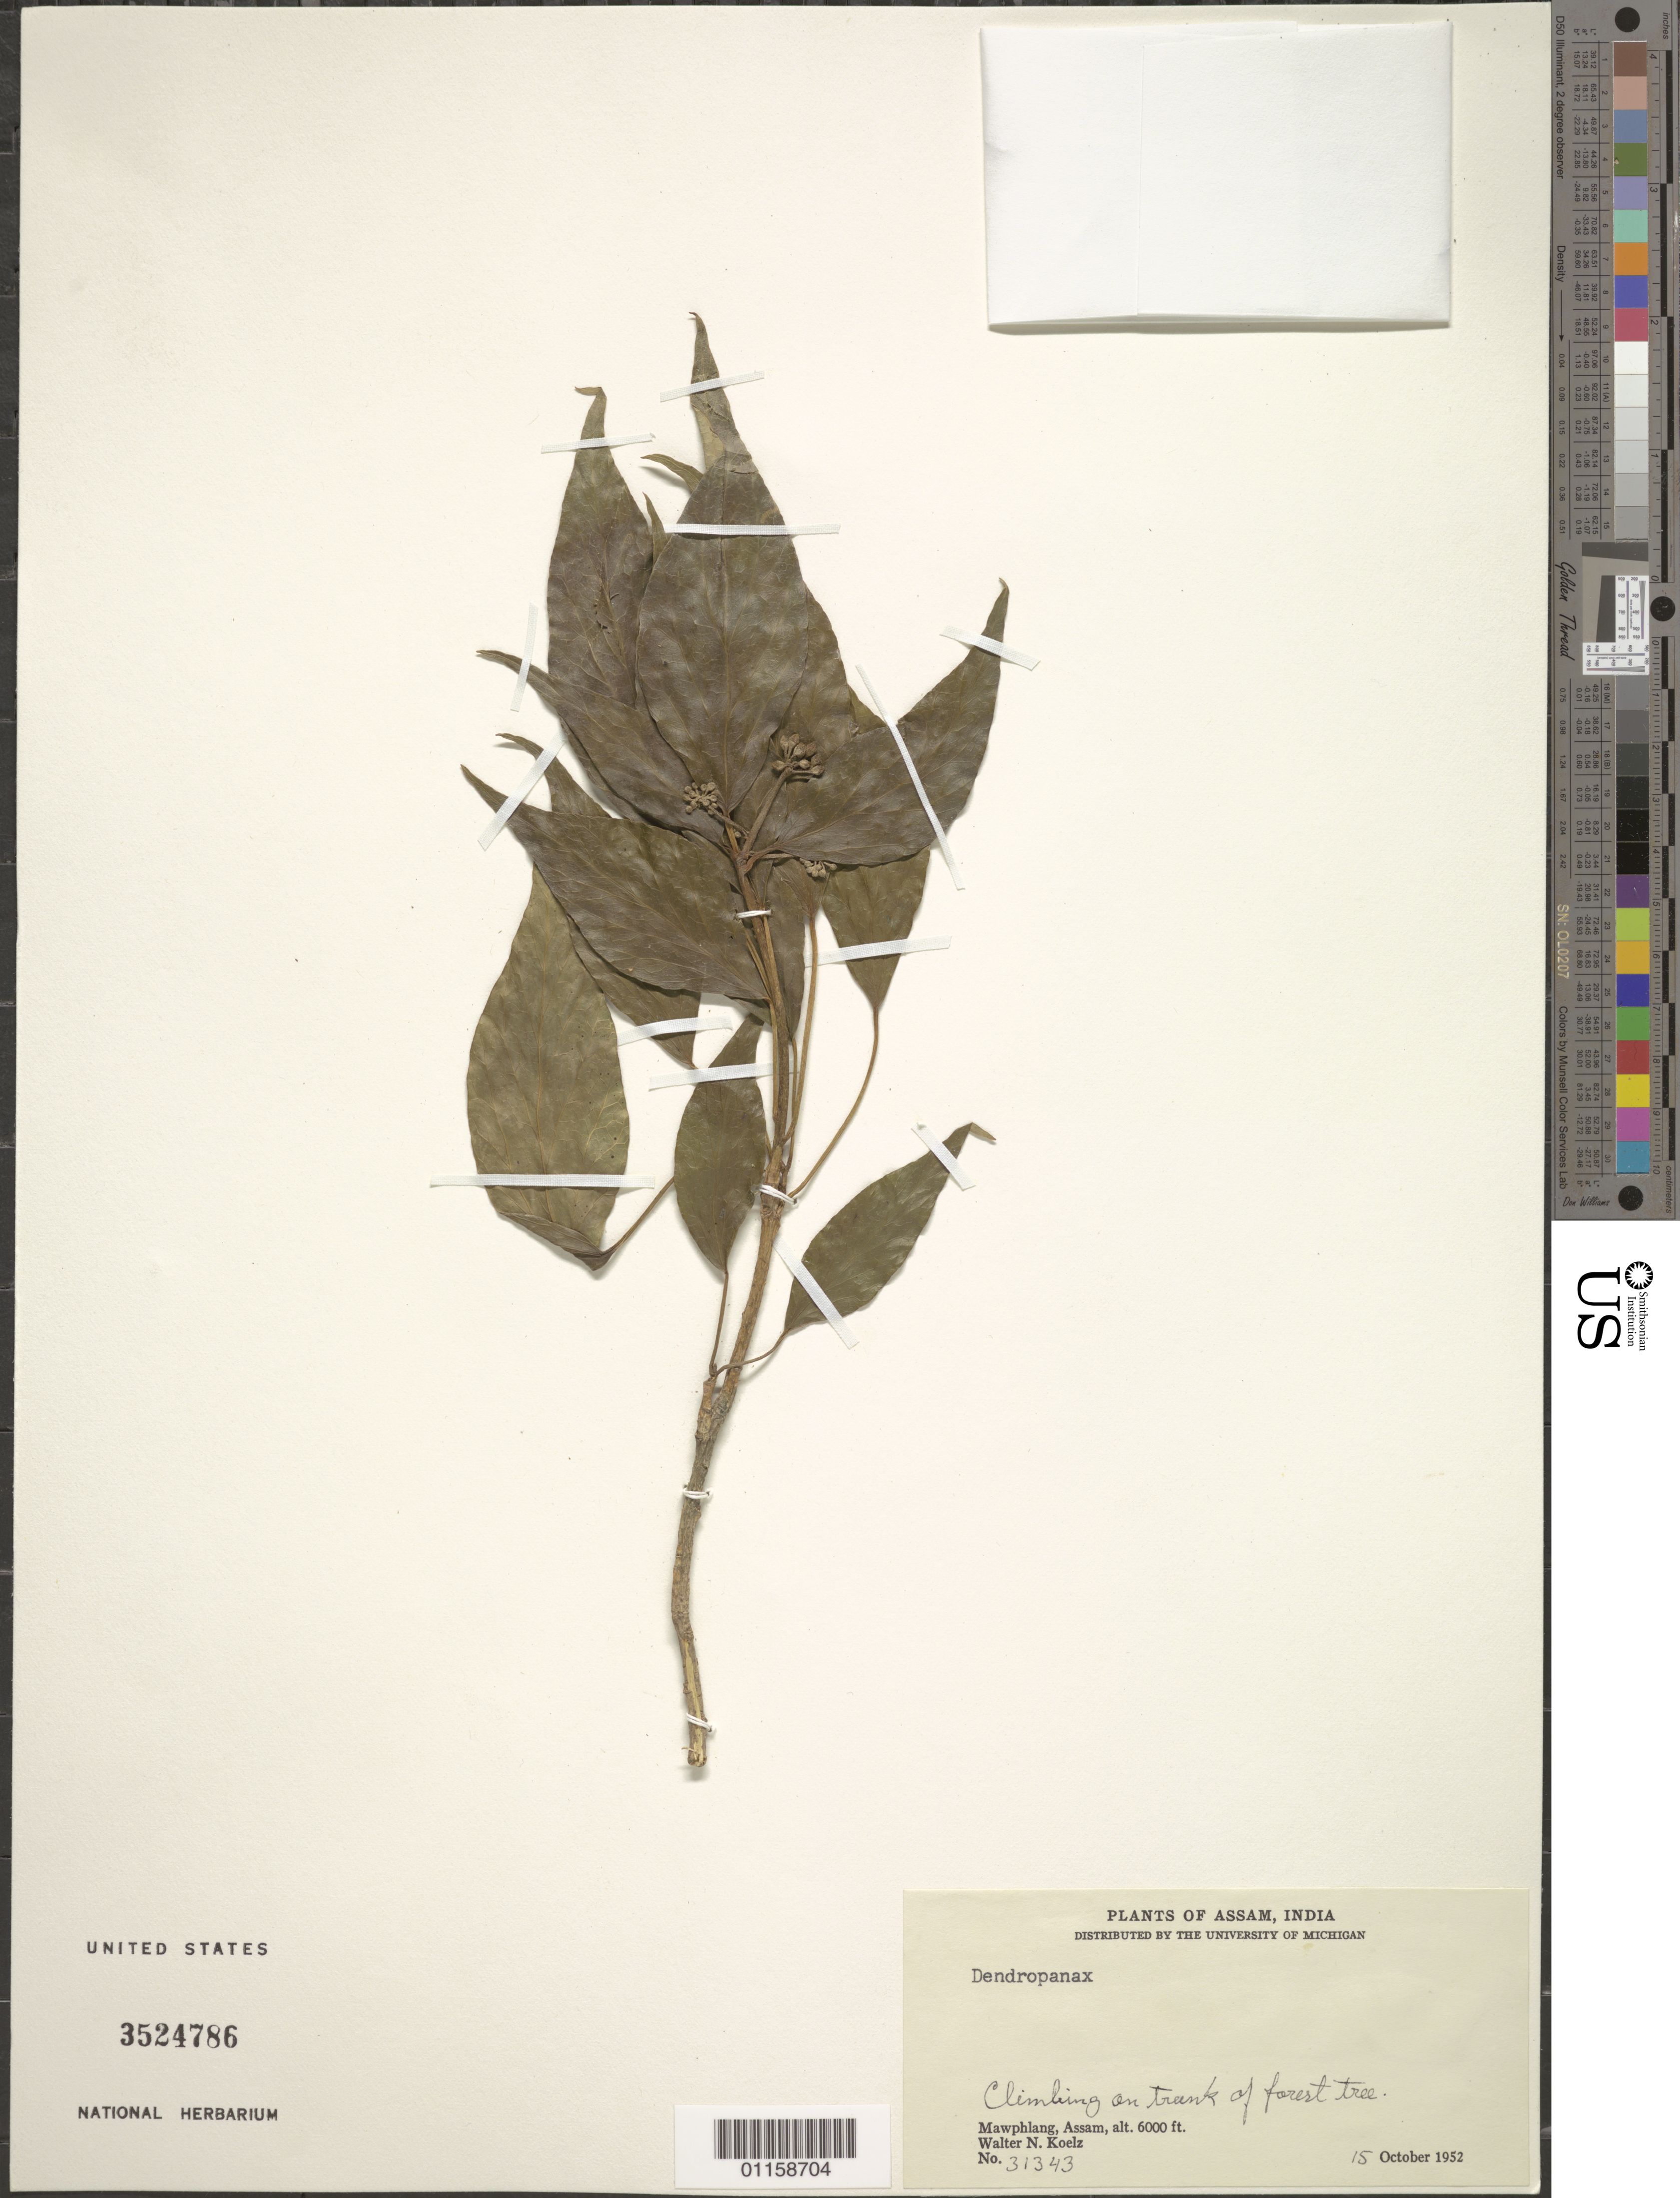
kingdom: Plantae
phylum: Tracheophyta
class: Magnoliopsida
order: Apiales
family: Araliaceae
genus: Dendropanax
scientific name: Dendropanax sp.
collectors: W. N. Koelz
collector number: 31343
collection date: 1952-10-15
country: India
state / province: Assam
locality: Mawphlang.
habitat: Climbing on trunk of forest tree.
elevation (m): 1829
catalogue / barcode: US 3524786